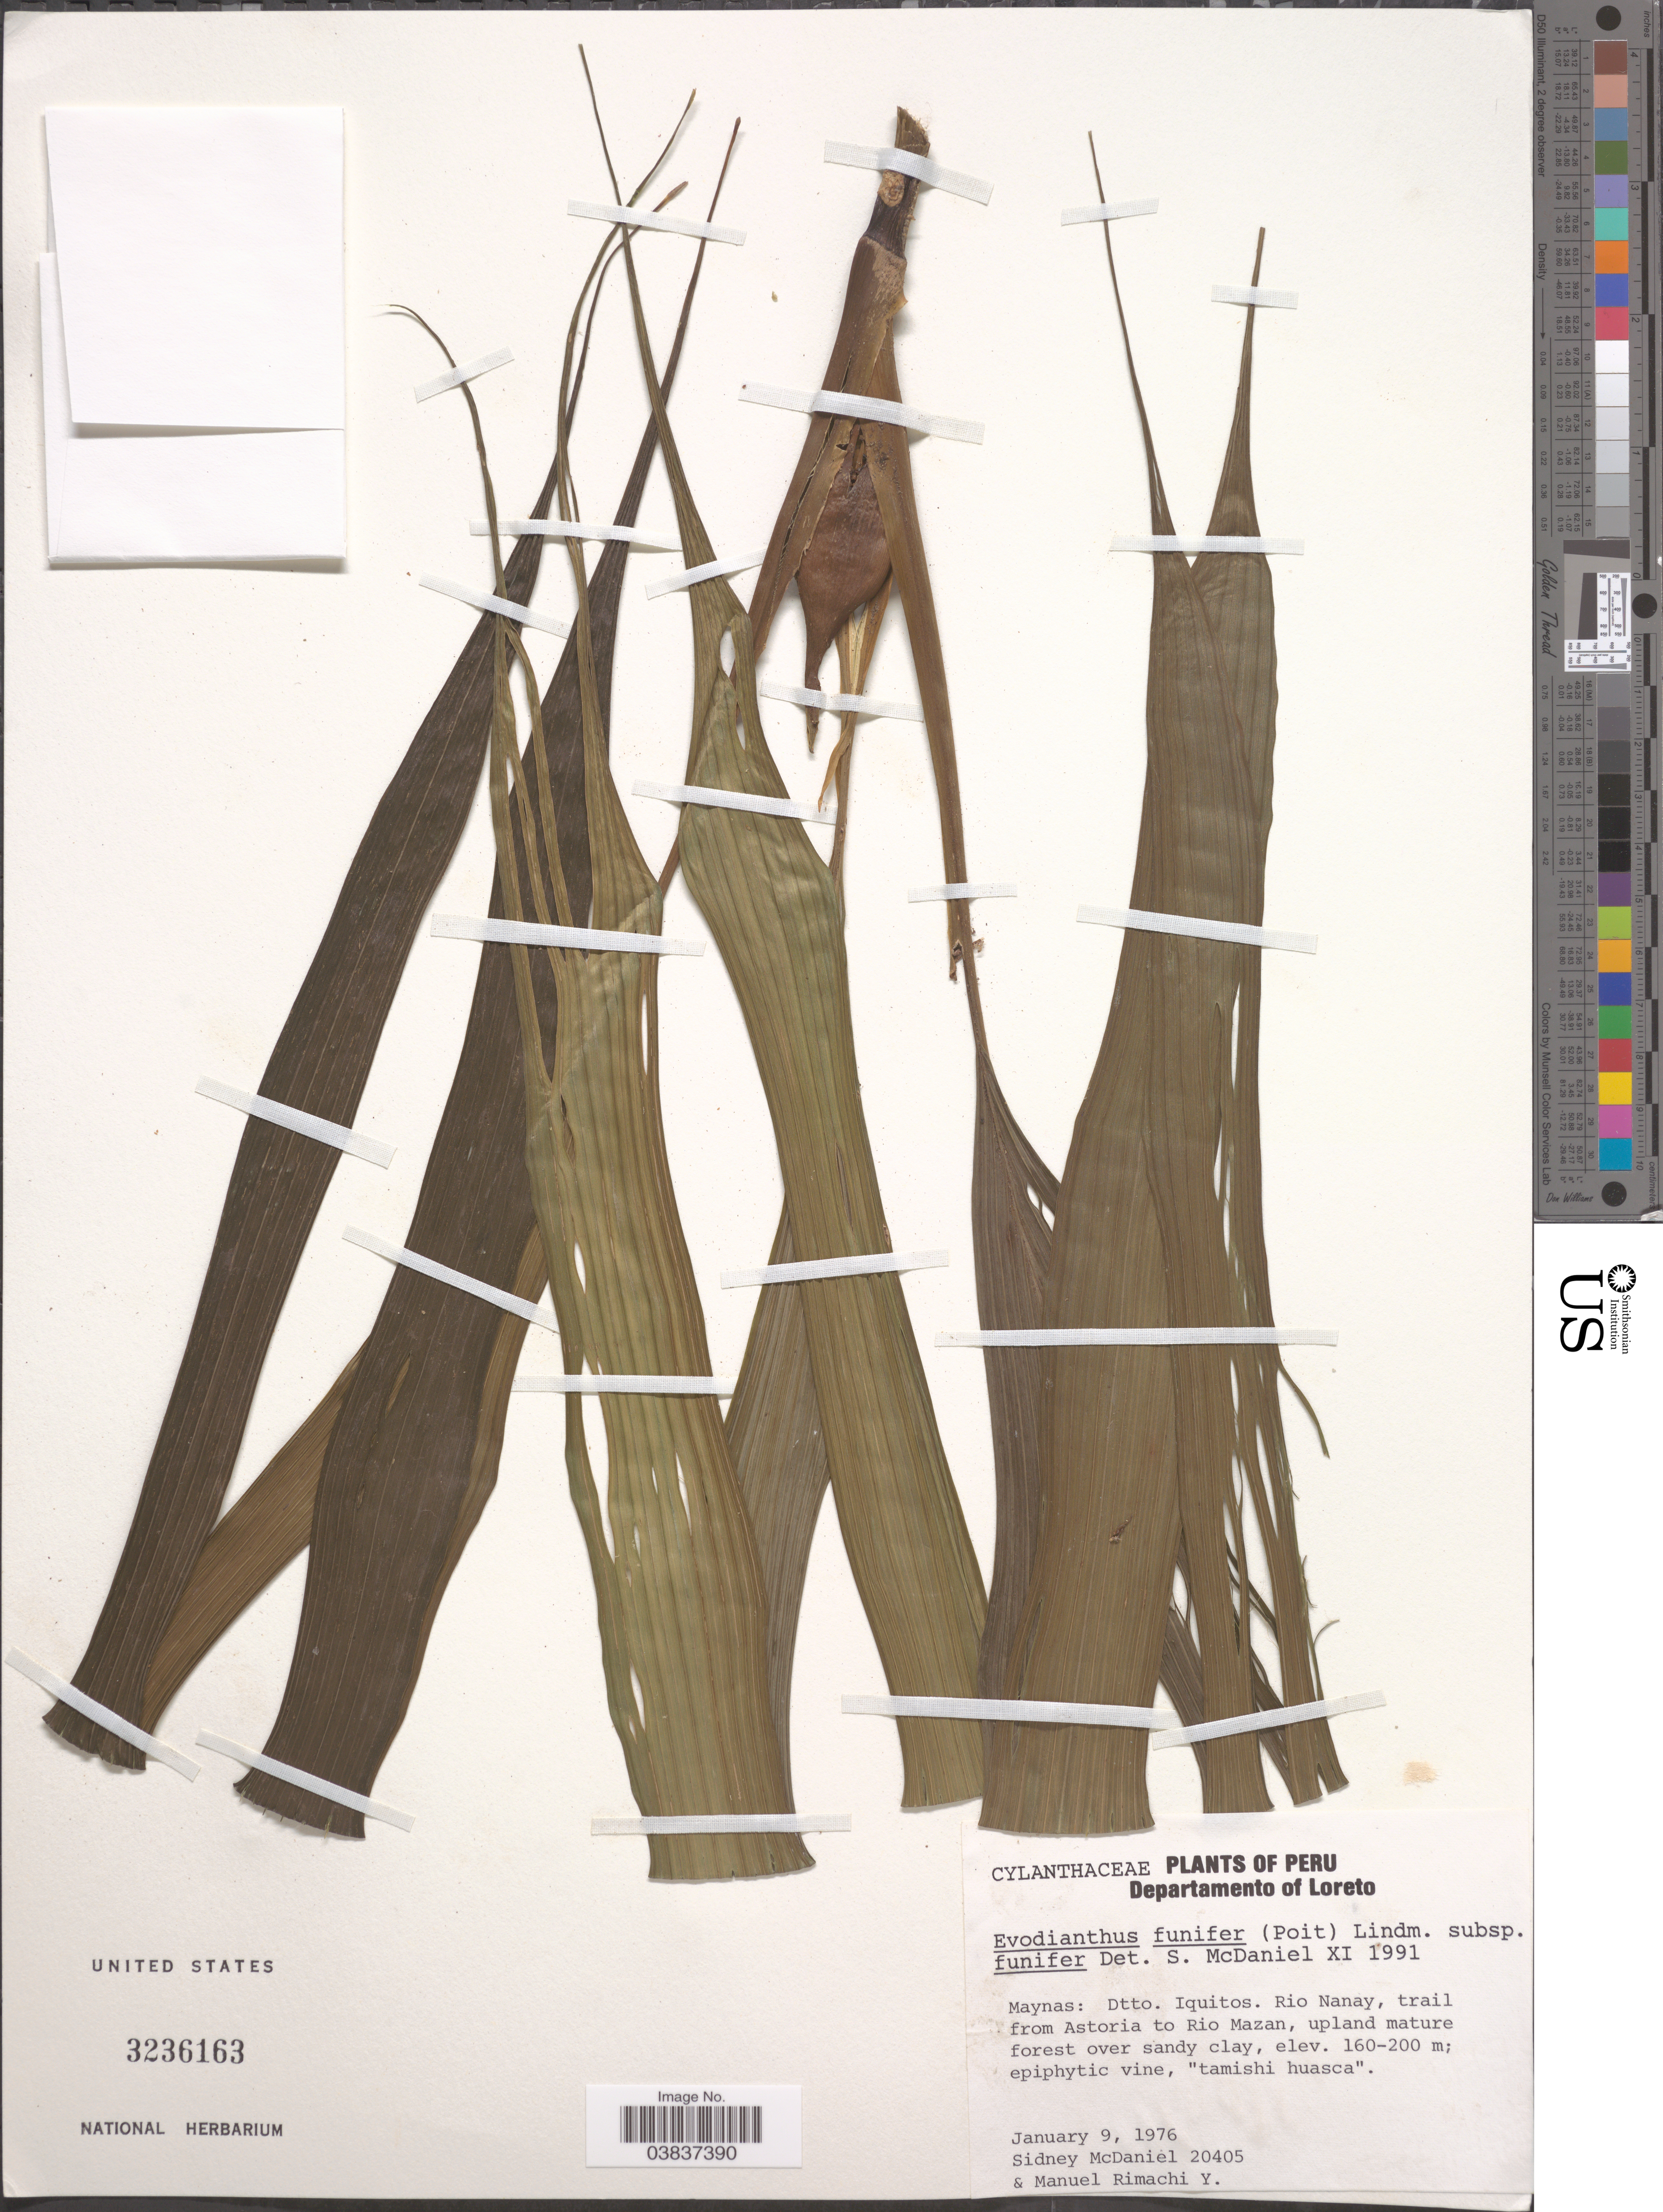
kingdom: Plantae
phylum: Tracheophyta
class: Liliopsida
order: Pandanales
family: Cyclanthaceae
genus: Evodianthus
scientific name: Evodianthus funifer subsp. funifer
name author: (Poit.) Lindm.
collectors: S. McDaniel & M. Rimachi Y.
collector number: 20405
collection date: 1976-01-09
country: Peru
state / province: Loreto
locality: Departamento of Loreto. Maynas: Dtto. Iquitos. Rio Nanay, trail from Astoria to Rio Mazan.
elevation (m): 160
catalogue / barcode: US 3236163